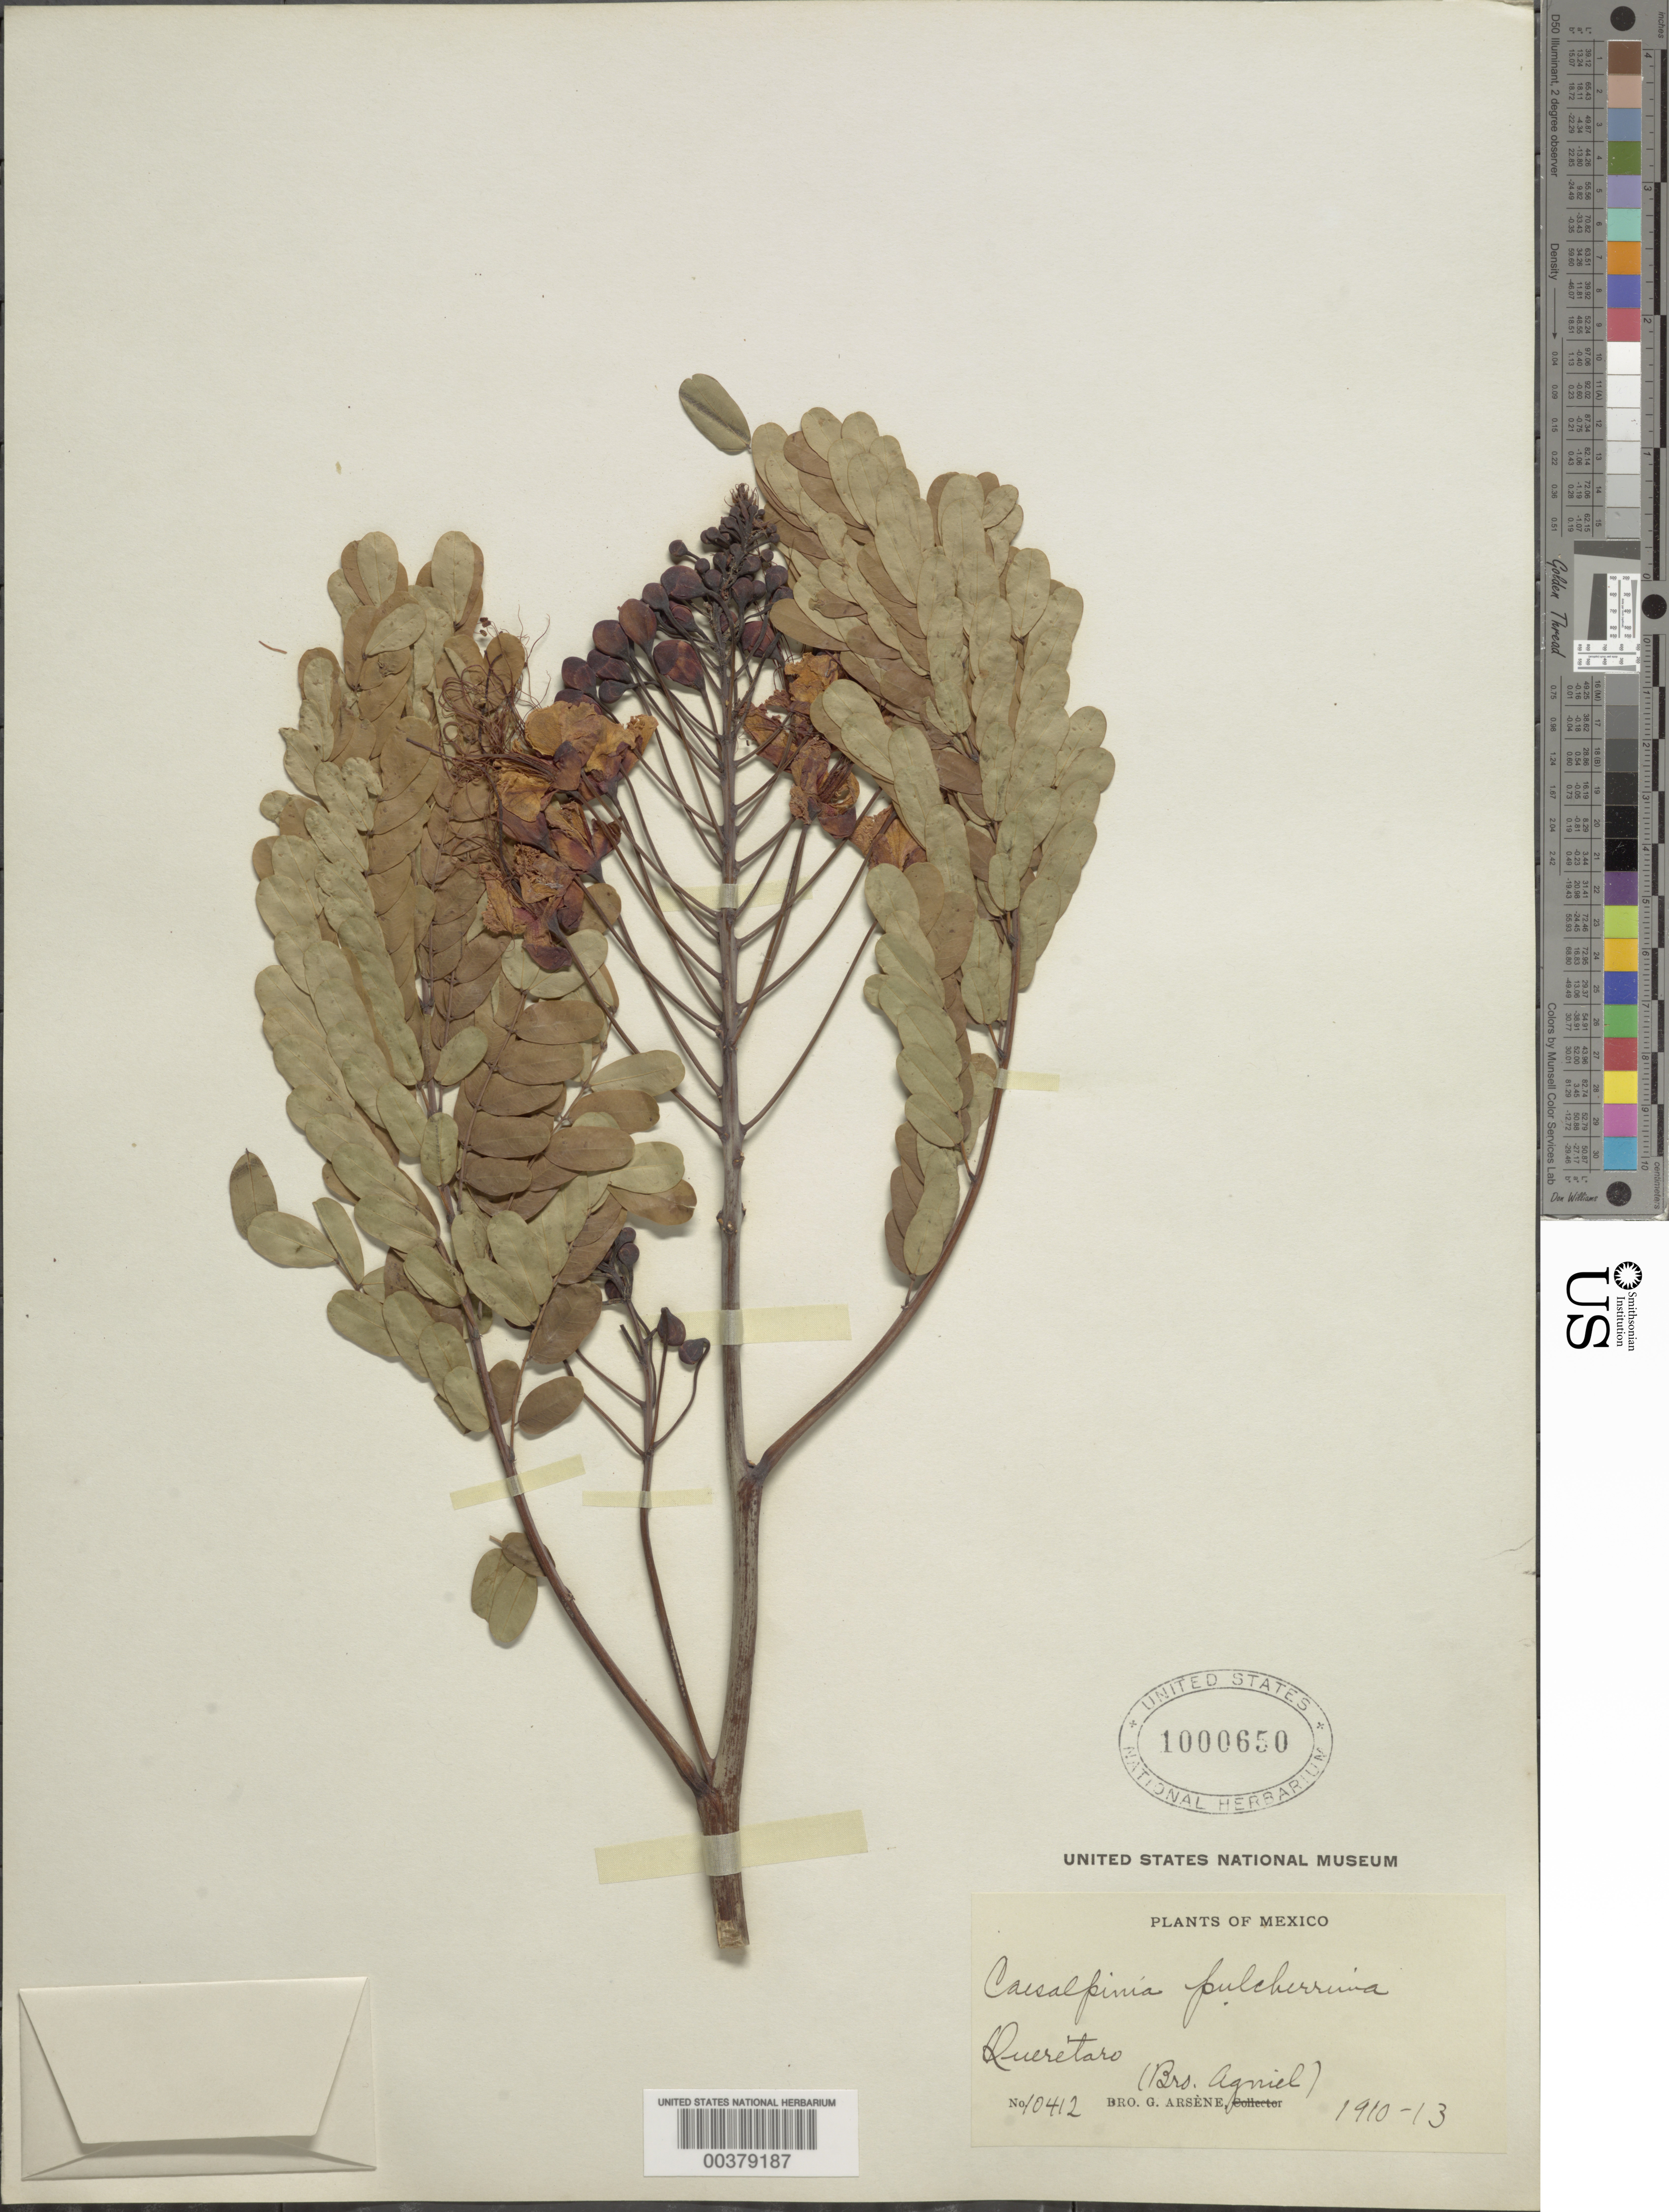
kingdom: Plantae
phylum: Tracheophyta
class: Magnoliopsida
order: Fabales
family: Fabaceae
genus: Caesalpinia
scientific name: Caesalpinia pulcherrima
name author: (L.) Sw.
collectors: Bro. G. Arsène & Bro. Agniel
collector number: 10412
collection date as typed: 1910 to -- -- 1913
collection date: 1910/1913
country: Mexico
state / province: Querétaro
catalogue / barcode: US 1000650